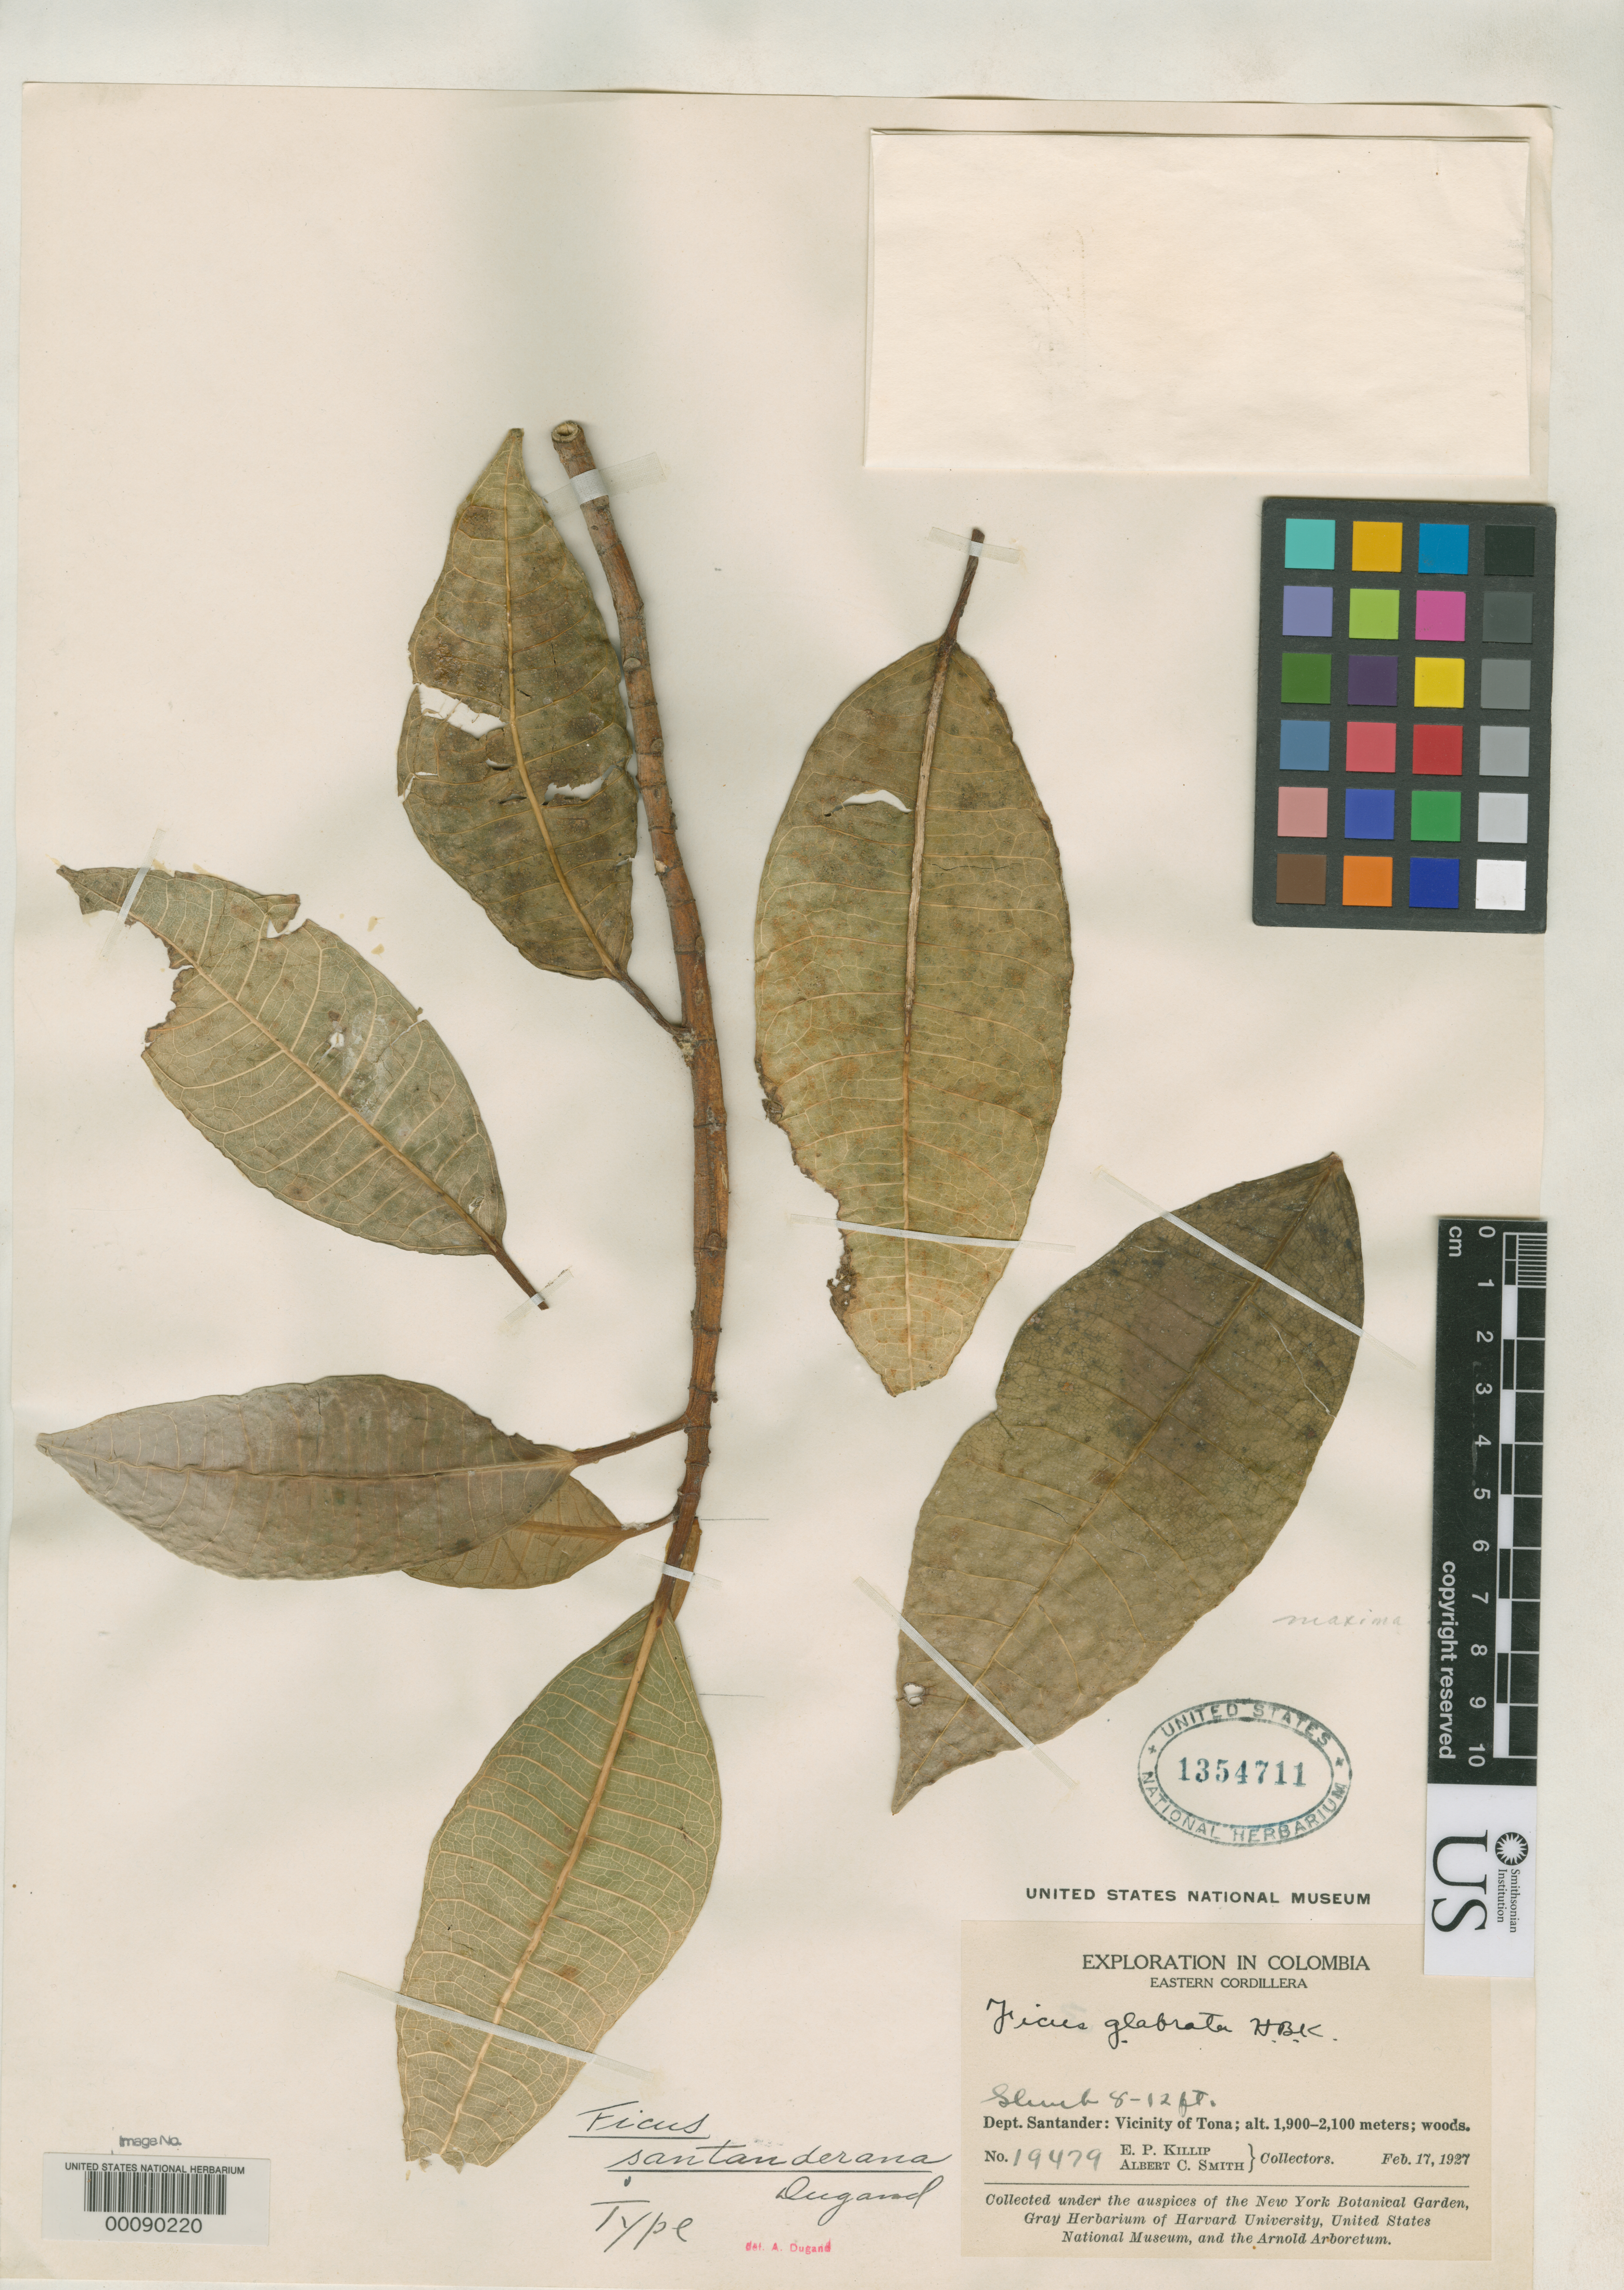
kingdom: Plantae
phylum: Tracheophyta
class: Magnoliopsida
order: Rosales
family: Moraceae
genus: Ficus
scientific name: Ficus santanderana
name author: Dugand G.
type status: Isotype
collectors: E. P. Killip & A. C. Smith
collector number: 19479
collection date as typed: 17 Feb 1937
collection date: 1937-02-17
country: Colombia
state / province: Santander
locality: Vicinity of Tona.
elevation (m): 1900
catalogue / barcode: US 1354711